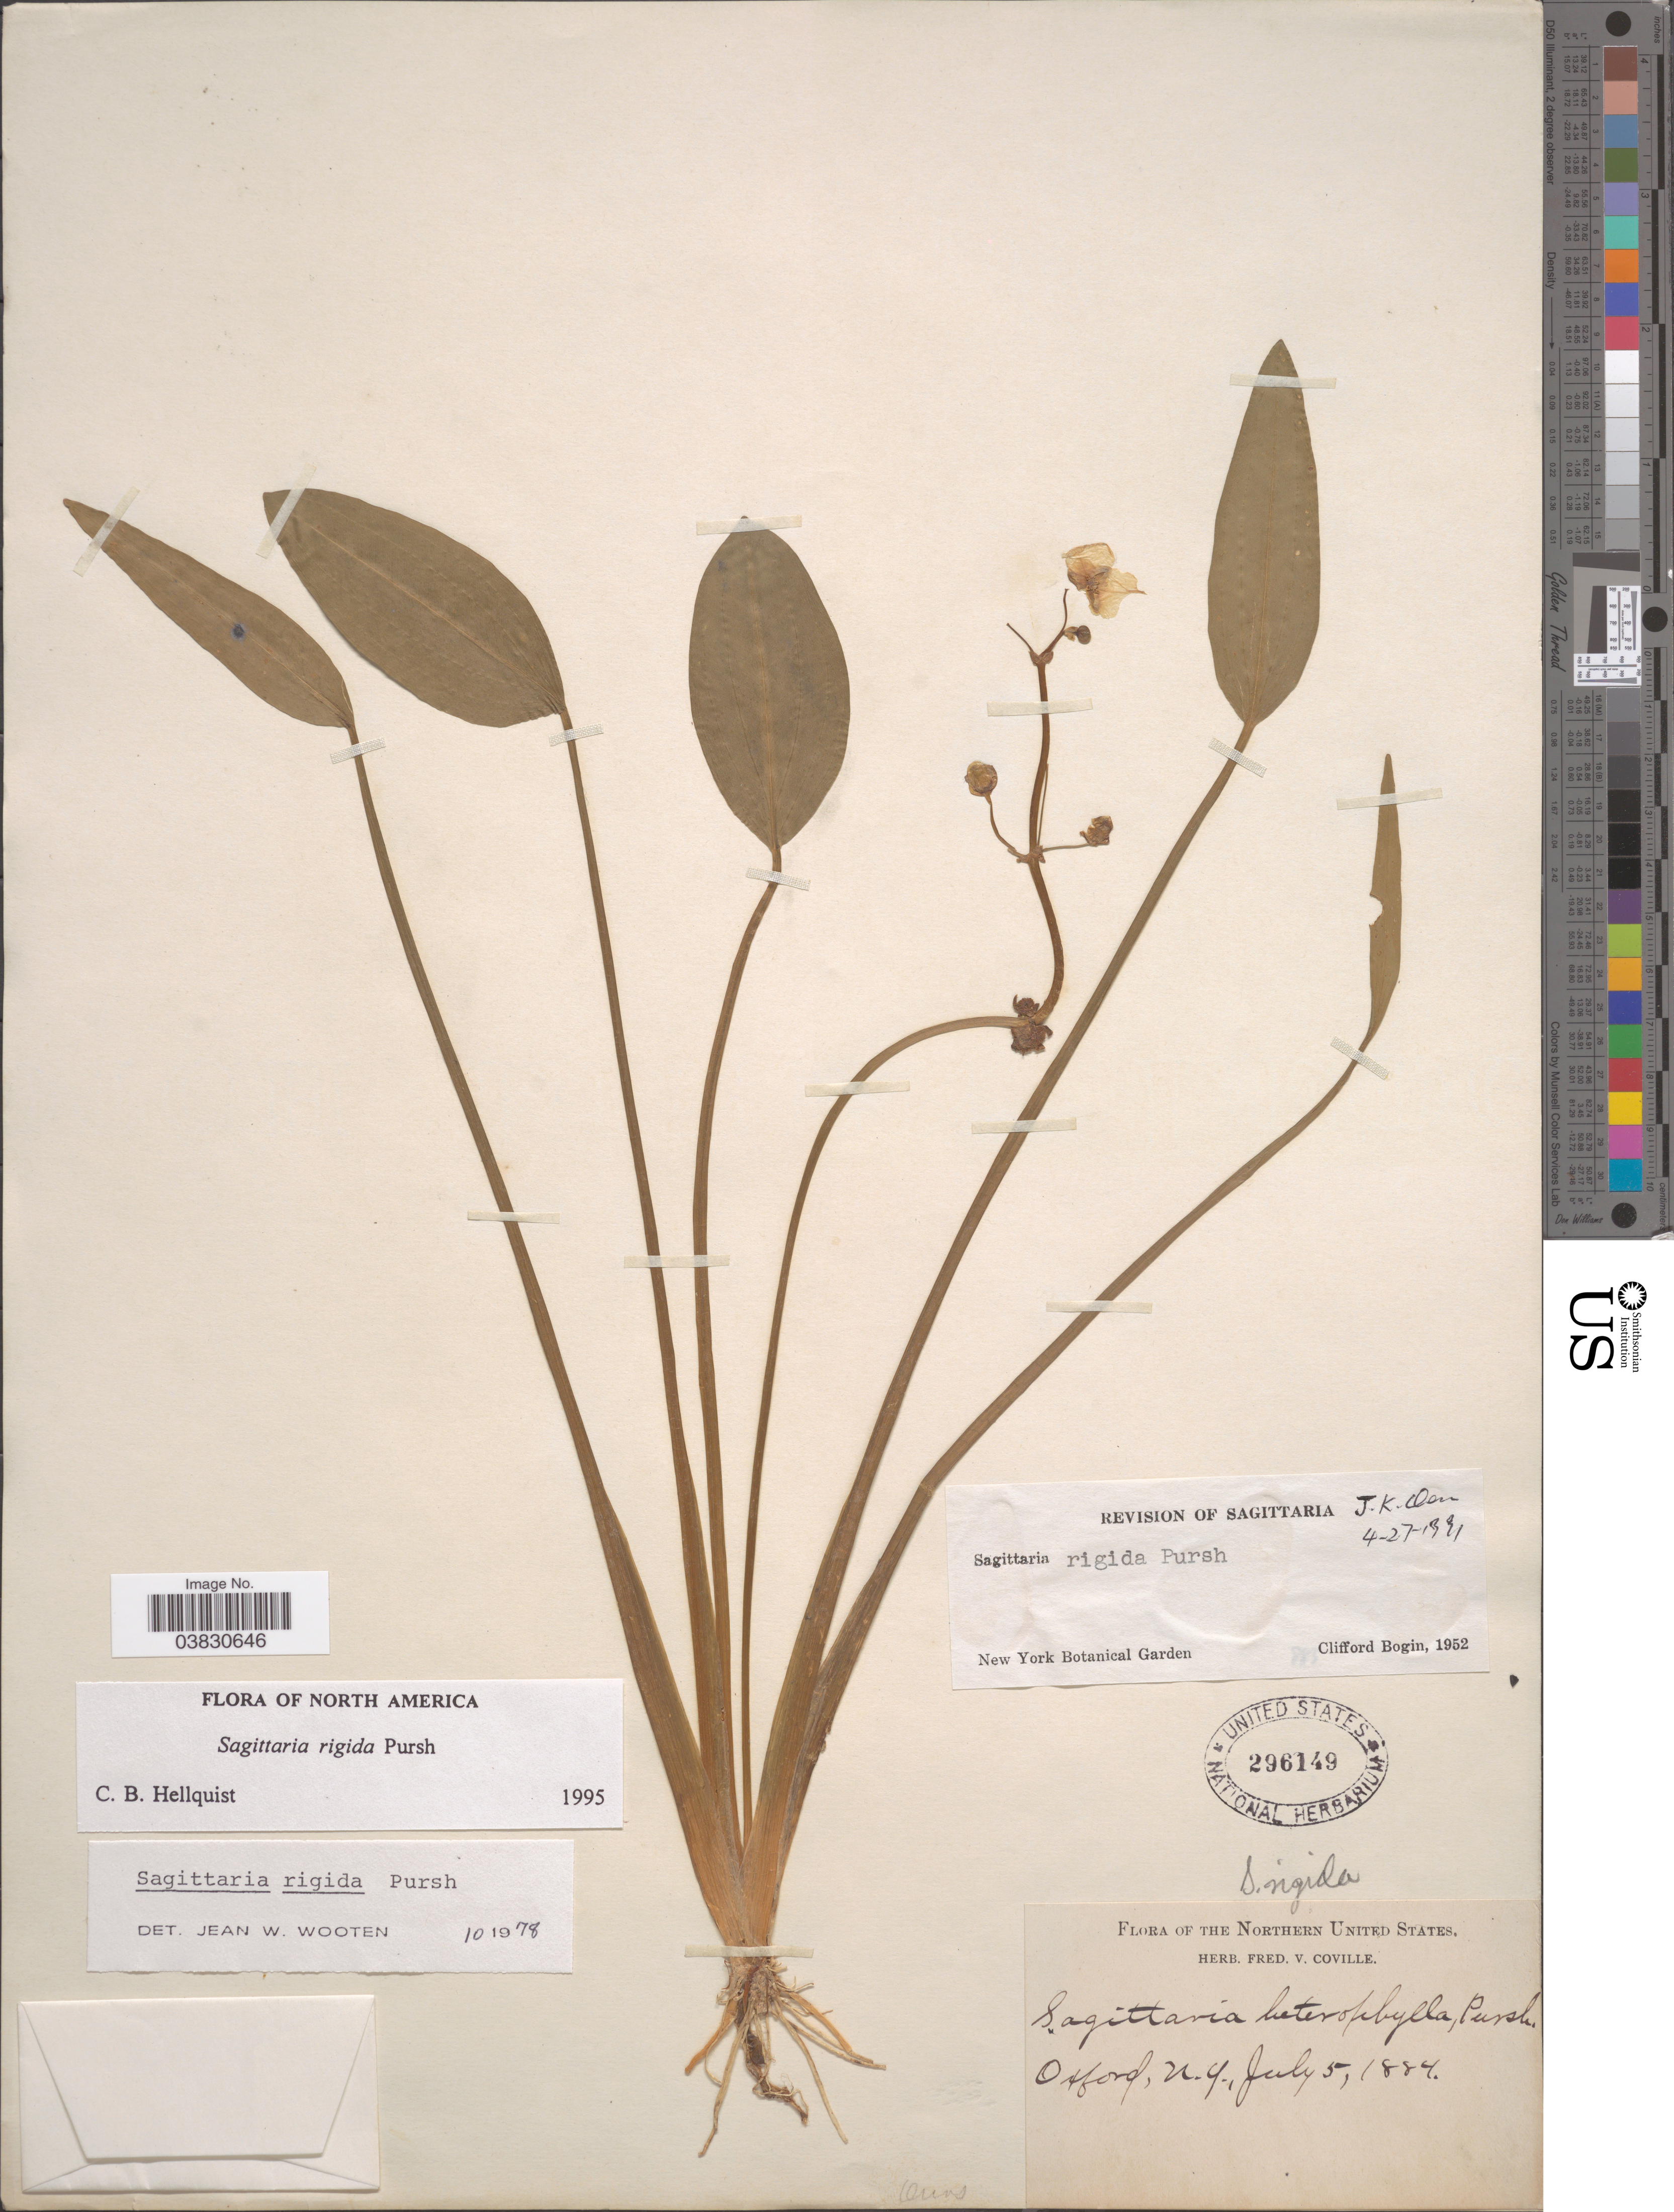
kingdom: Plantae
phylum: Tracheophyta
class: Liliopsida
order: Alismatales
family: Alismataceae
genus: Sagittaria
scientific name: Sagittaria rigida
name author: Pursh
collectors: F. V. Coville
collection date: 1884-07-05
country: United States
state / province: New York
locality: Northern United States. Oxford.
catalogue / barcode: US 296149